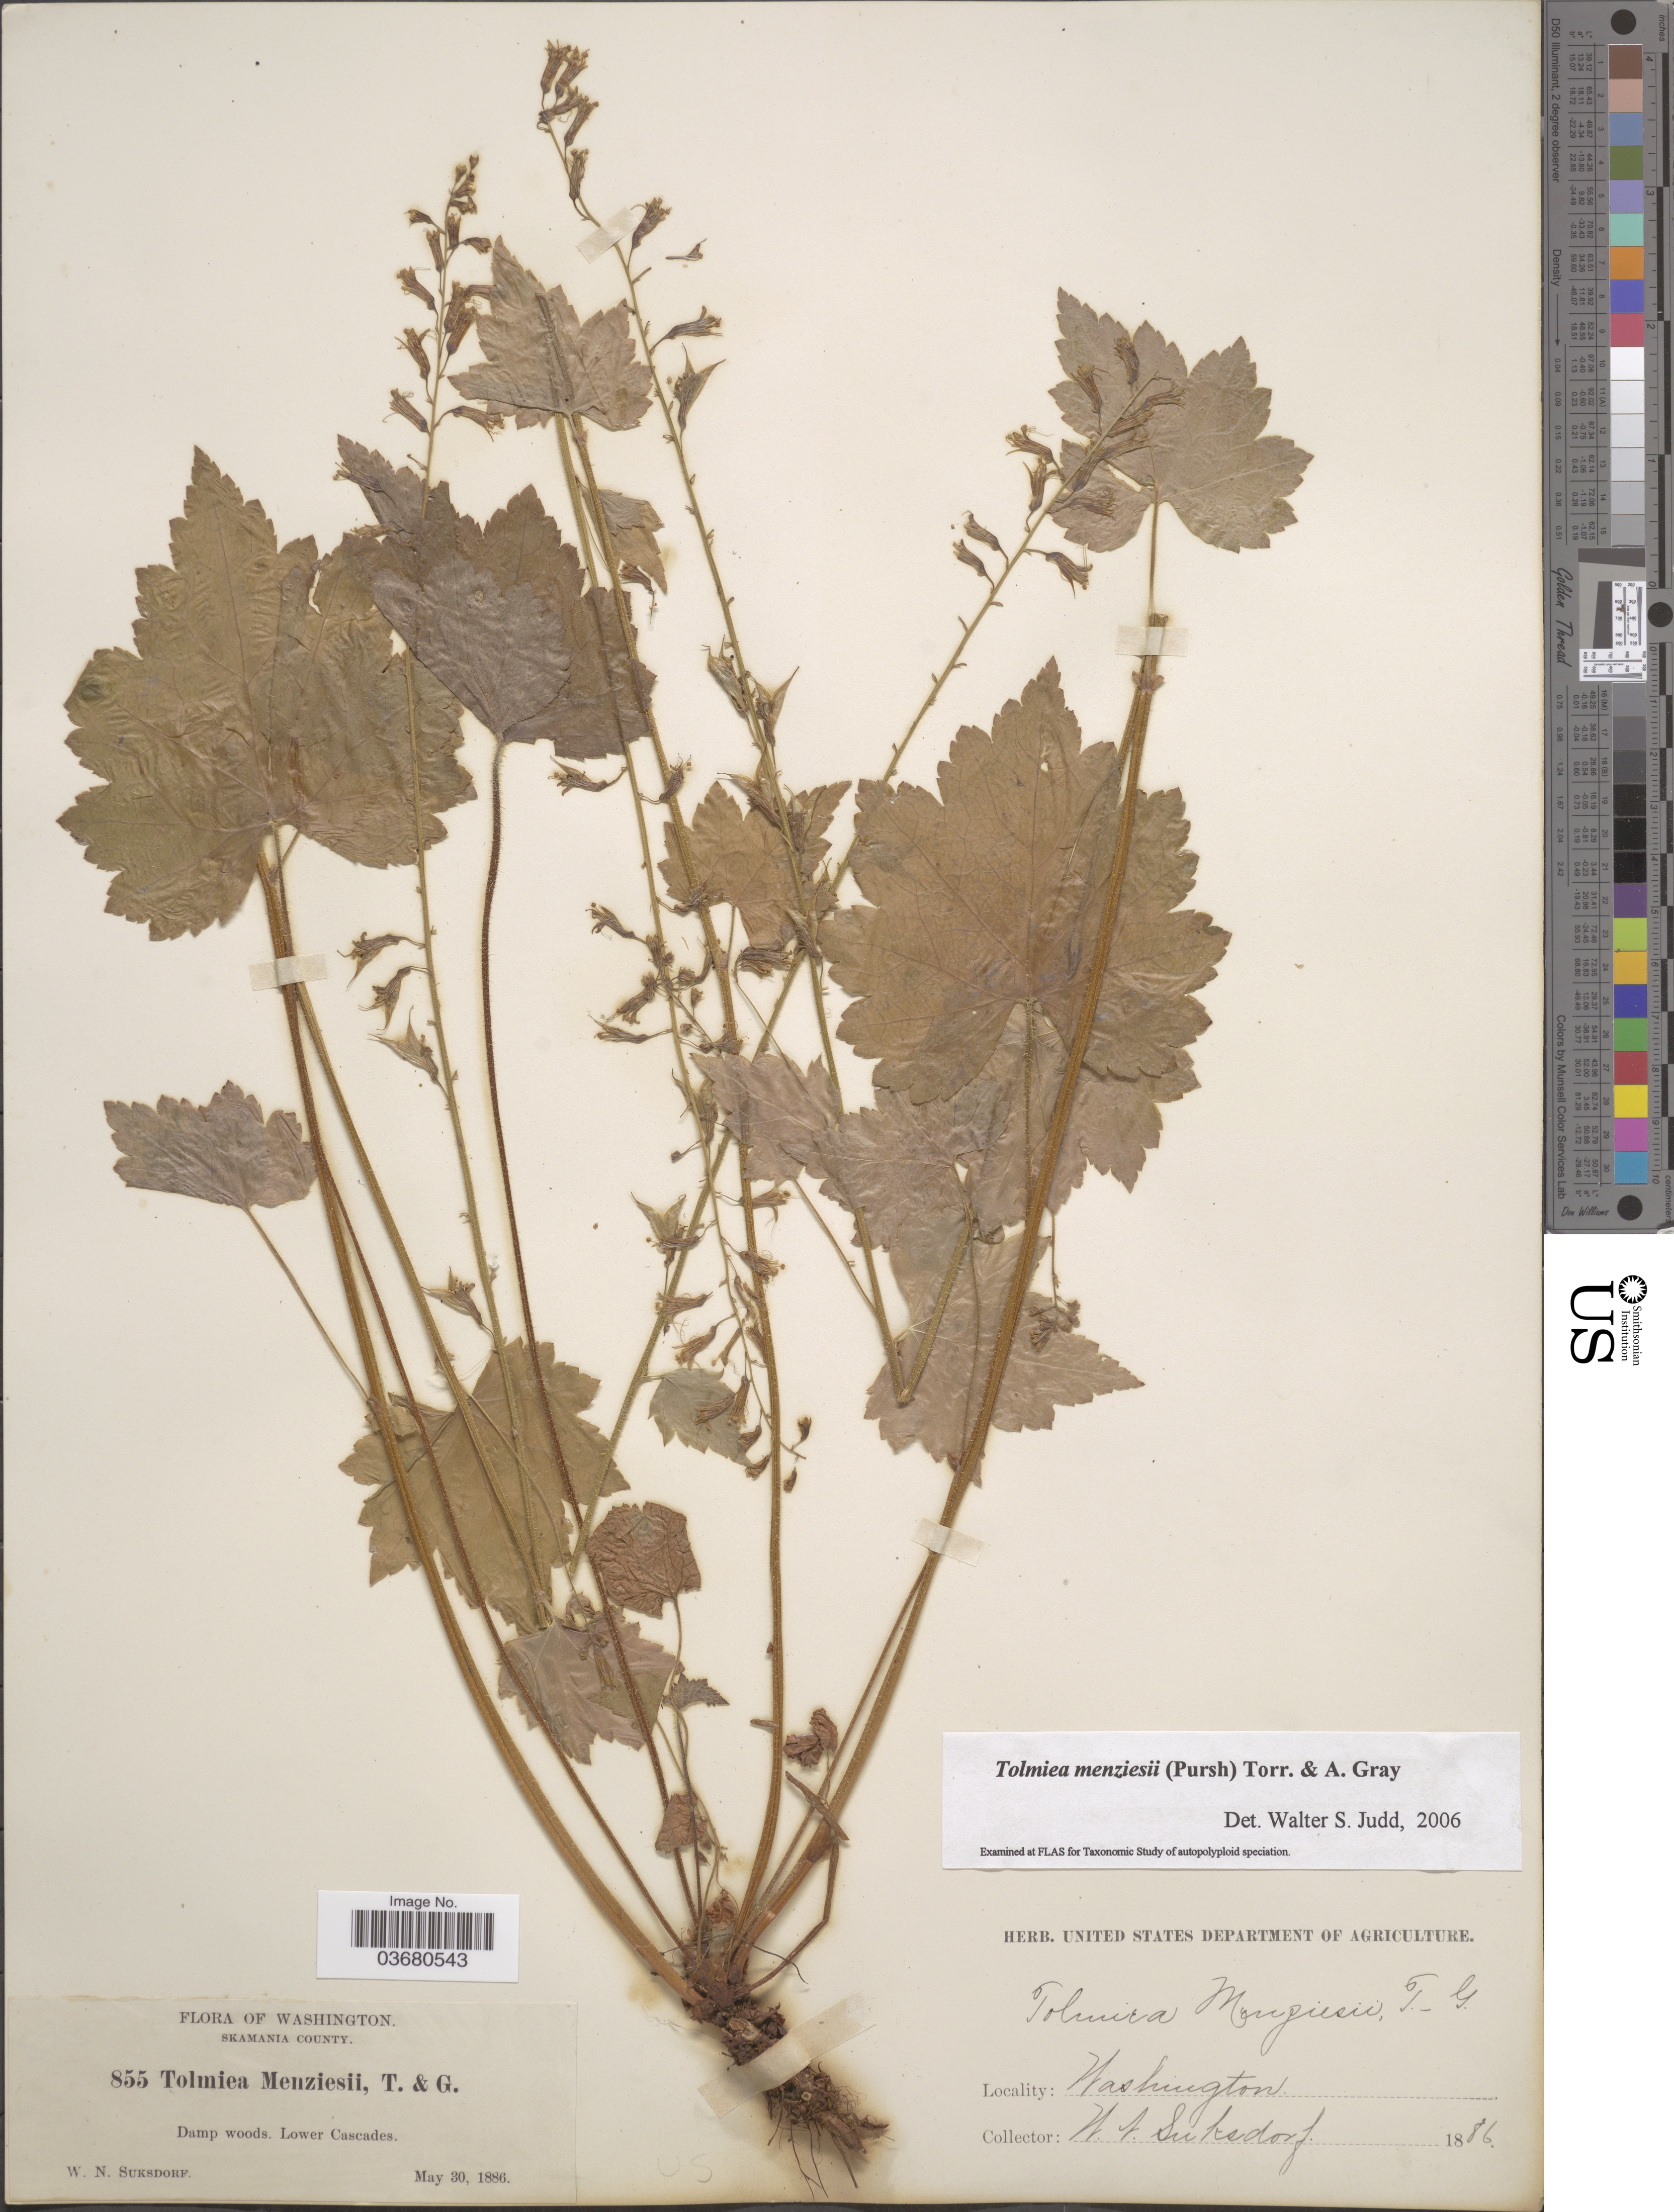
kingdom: Plantae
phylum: Tracheophyta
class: Magnoliopsida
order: Saxifragales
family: Saxifragaceae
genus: Tolmiea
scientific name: Tolmiea menziesii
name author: (Pursh) Torr. & A. Gray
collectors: W. N. Suksdorf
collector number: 855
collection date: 1886-05-30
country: United States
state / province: Washington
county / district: Skamania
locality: Skamania County. Lower Cascades.